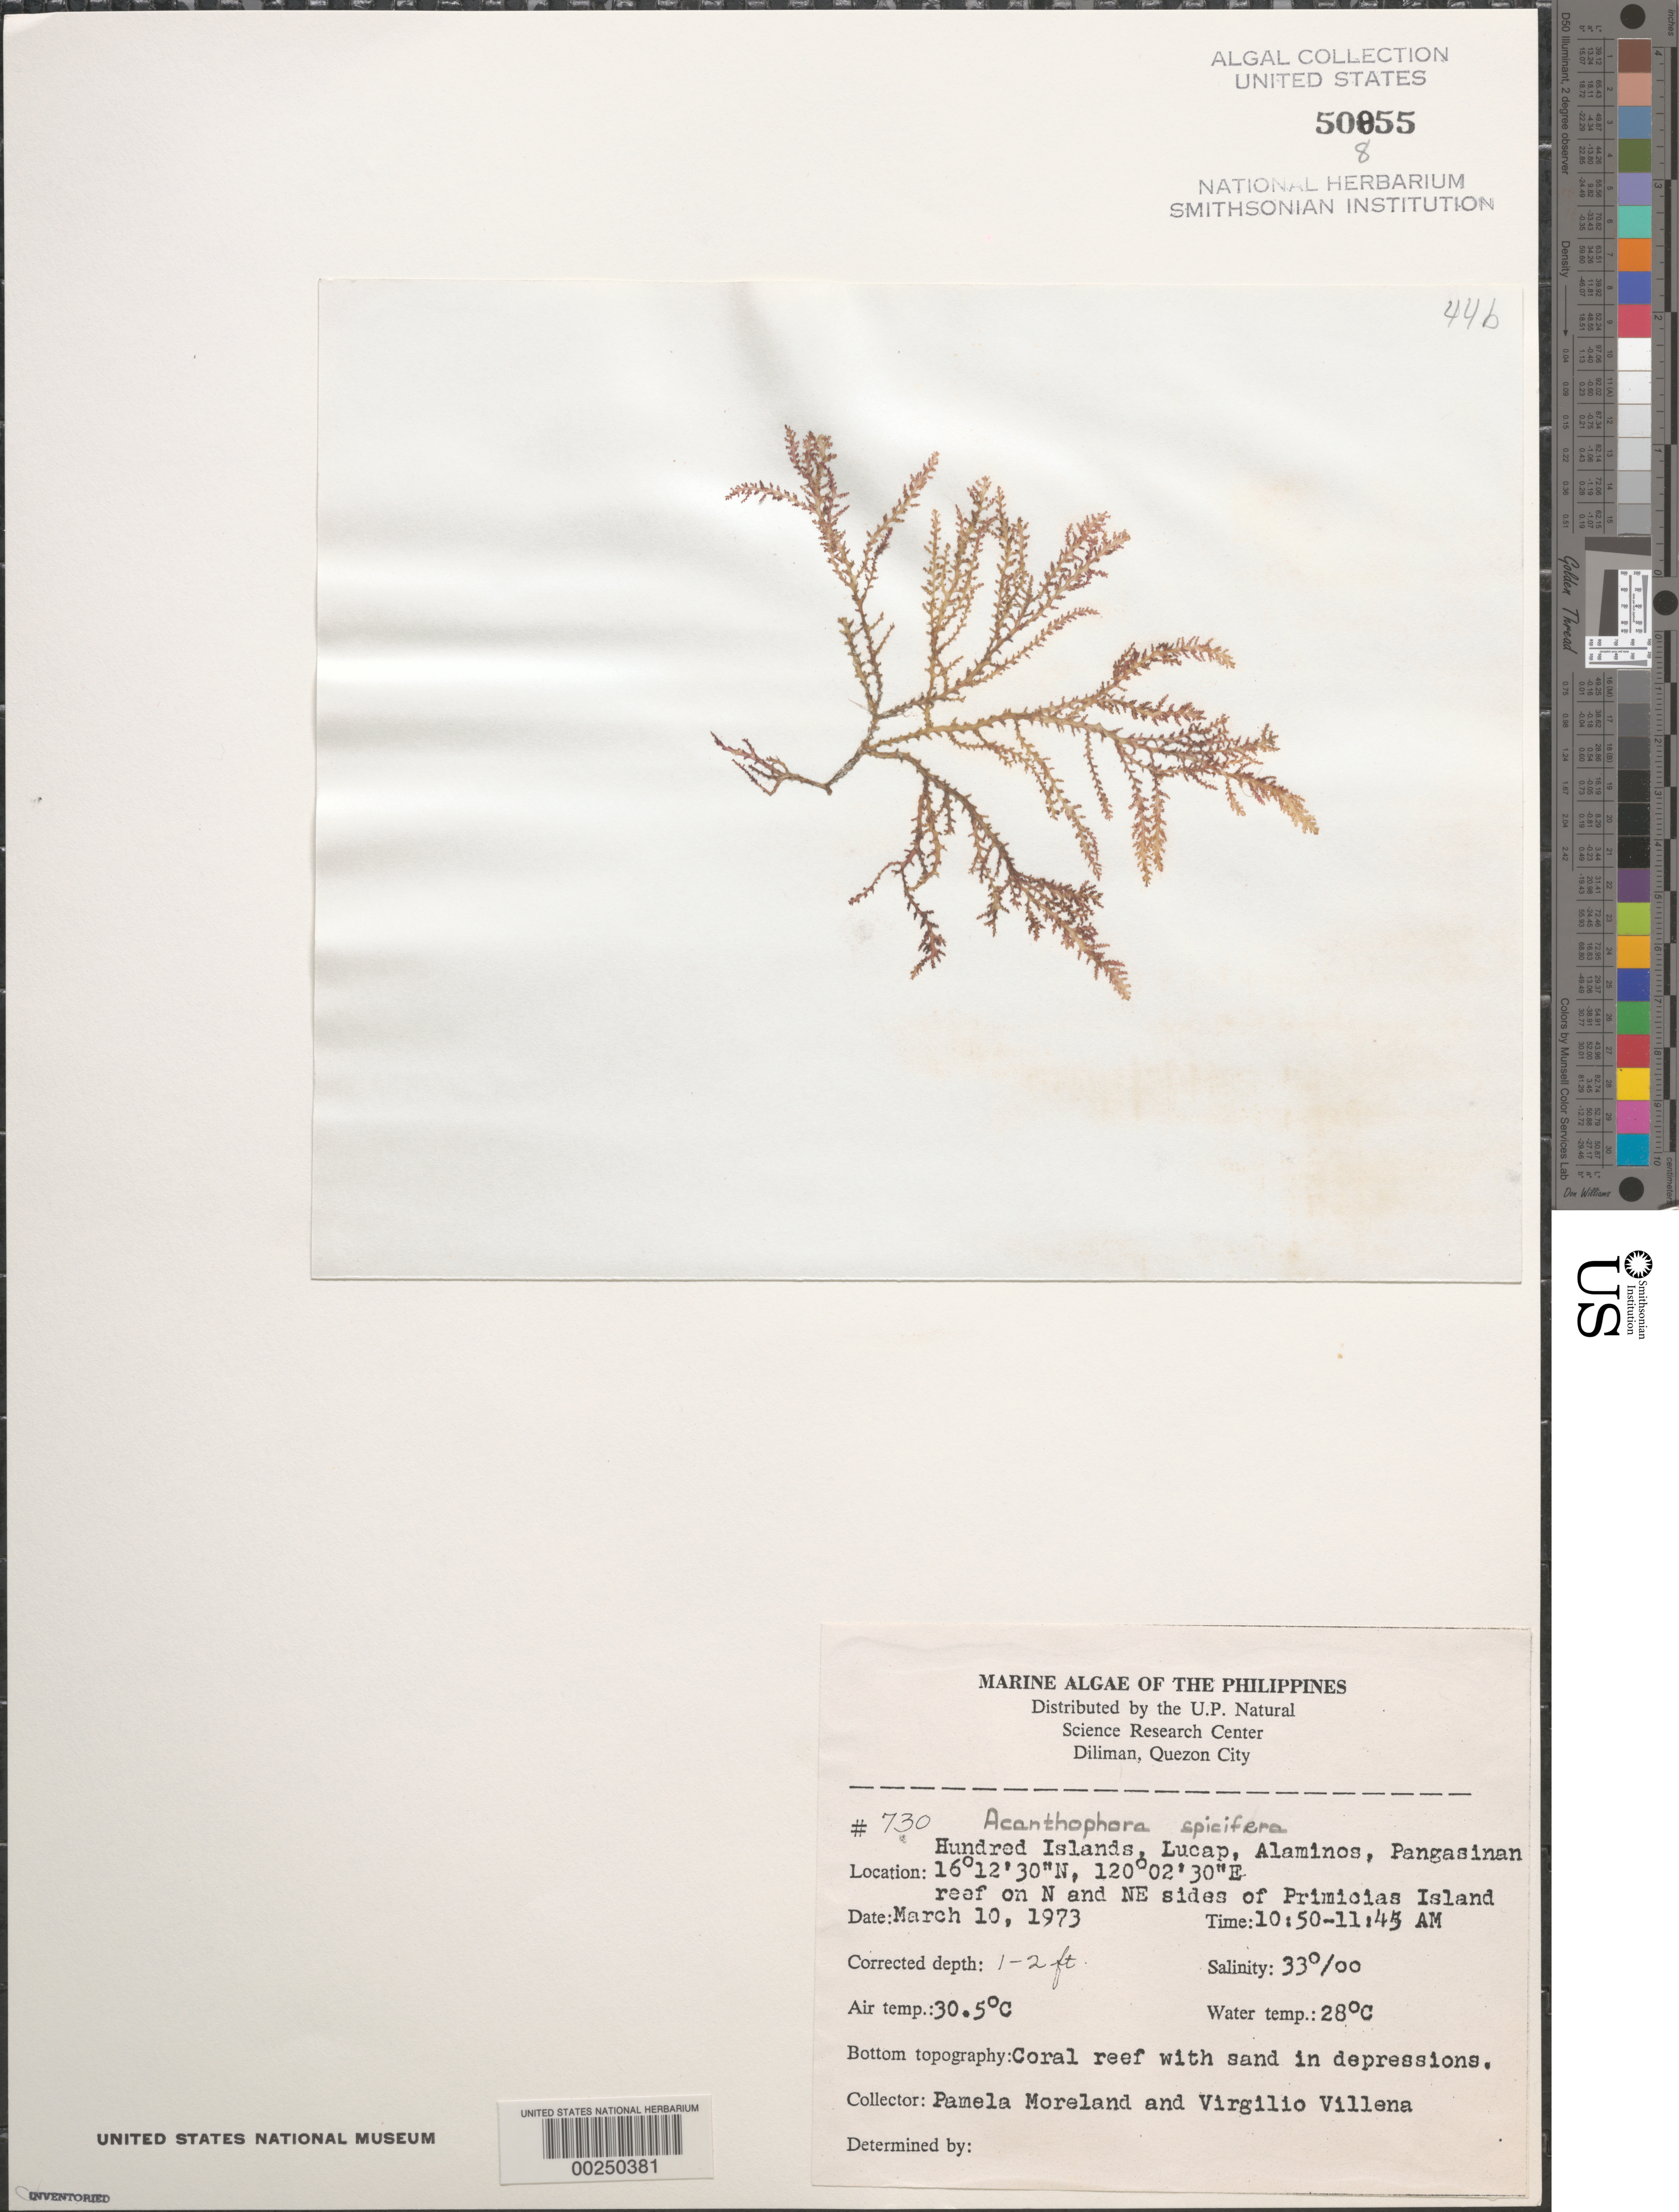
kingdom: Plantae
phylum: Rhodophyta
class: Florideophyceae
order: Ceramiales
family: Rhodomelaceae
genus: Acanthophora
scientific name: Acanthophora spicifera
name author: (Vahl) Børgesen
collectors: P. Moreland & V. Villena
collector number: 730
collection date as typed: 10 Mar 1973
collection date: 1973-03-10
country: Philippines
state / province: Ilocos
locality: Hundred islands, lucap, alaminos, pangasinan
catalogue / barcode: US 50855